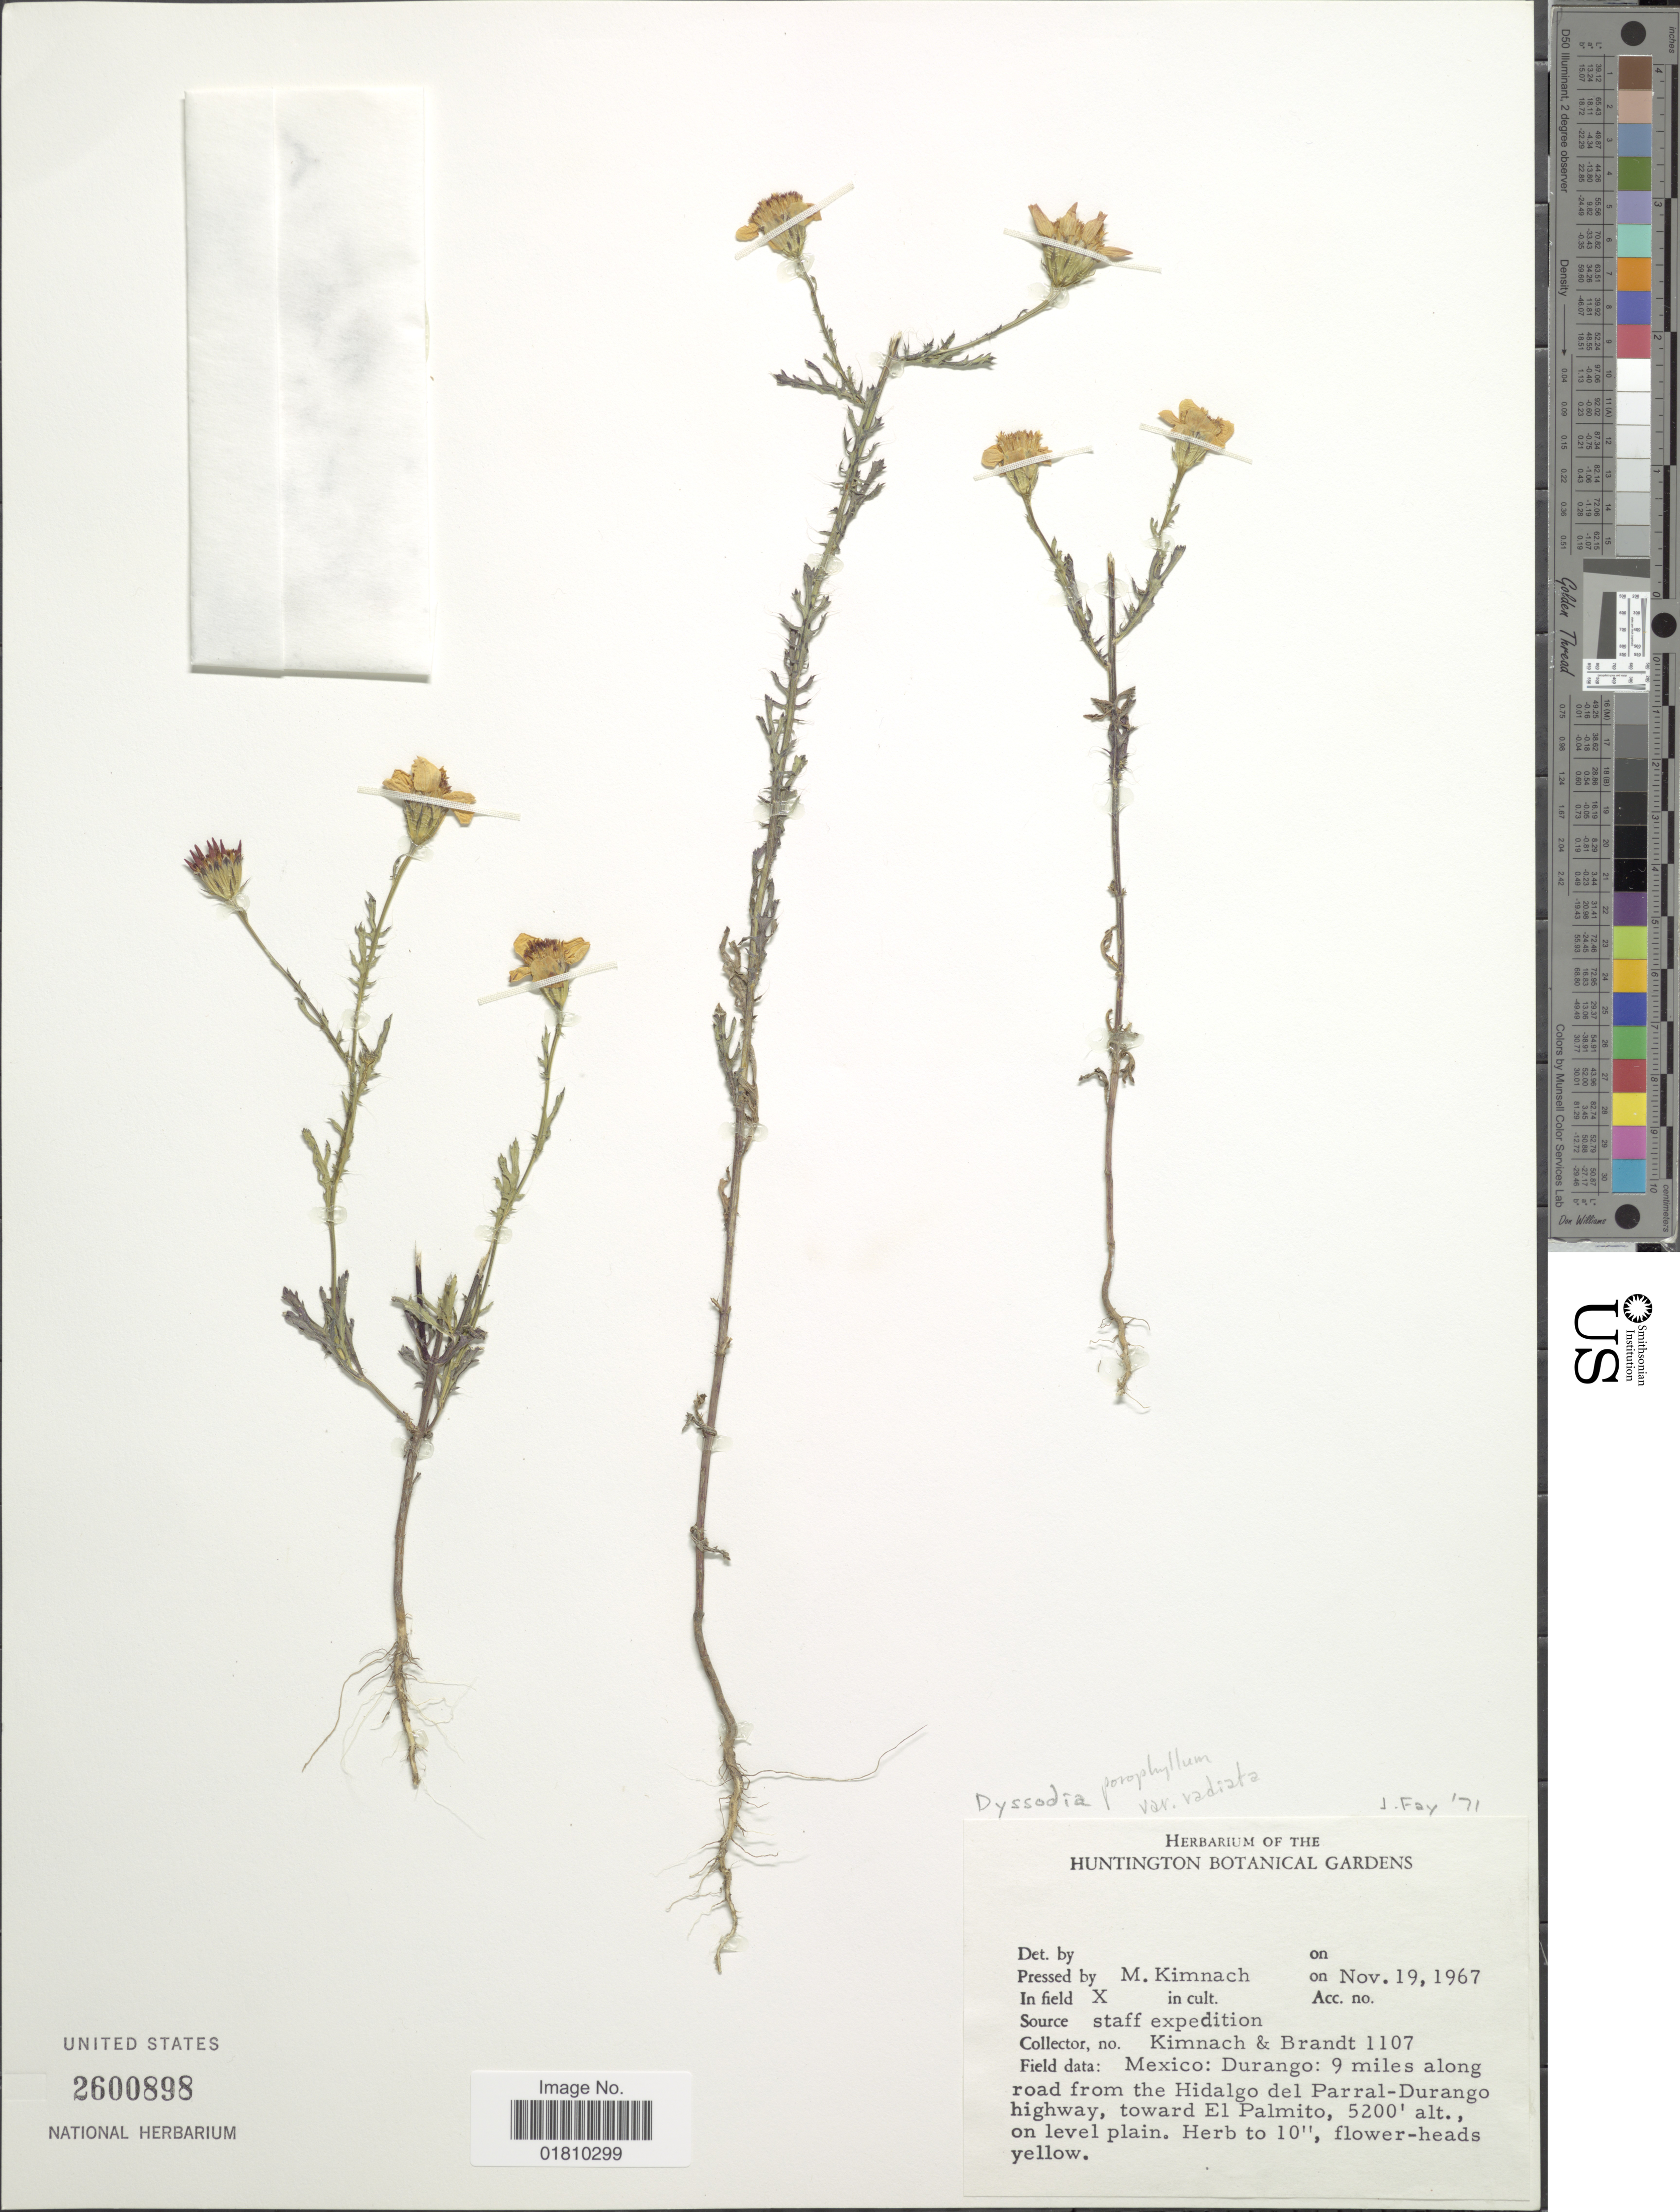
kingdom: Plantae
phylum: Tracheophyta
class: Magnoliopsida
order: Asterales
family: Asteraceae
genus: Adenophyllum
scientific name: Adenophyllum porophyllum var. cancellatum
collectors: M. W. Kimnach & -. Brandt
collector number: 1107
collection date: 1967-11-19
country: Mexico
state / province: Durango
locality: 9 miles along road from Hidalgo del Parral-Durango highway, toward El Palmito, on lever plain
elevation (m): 1585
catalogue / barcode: US 2600898